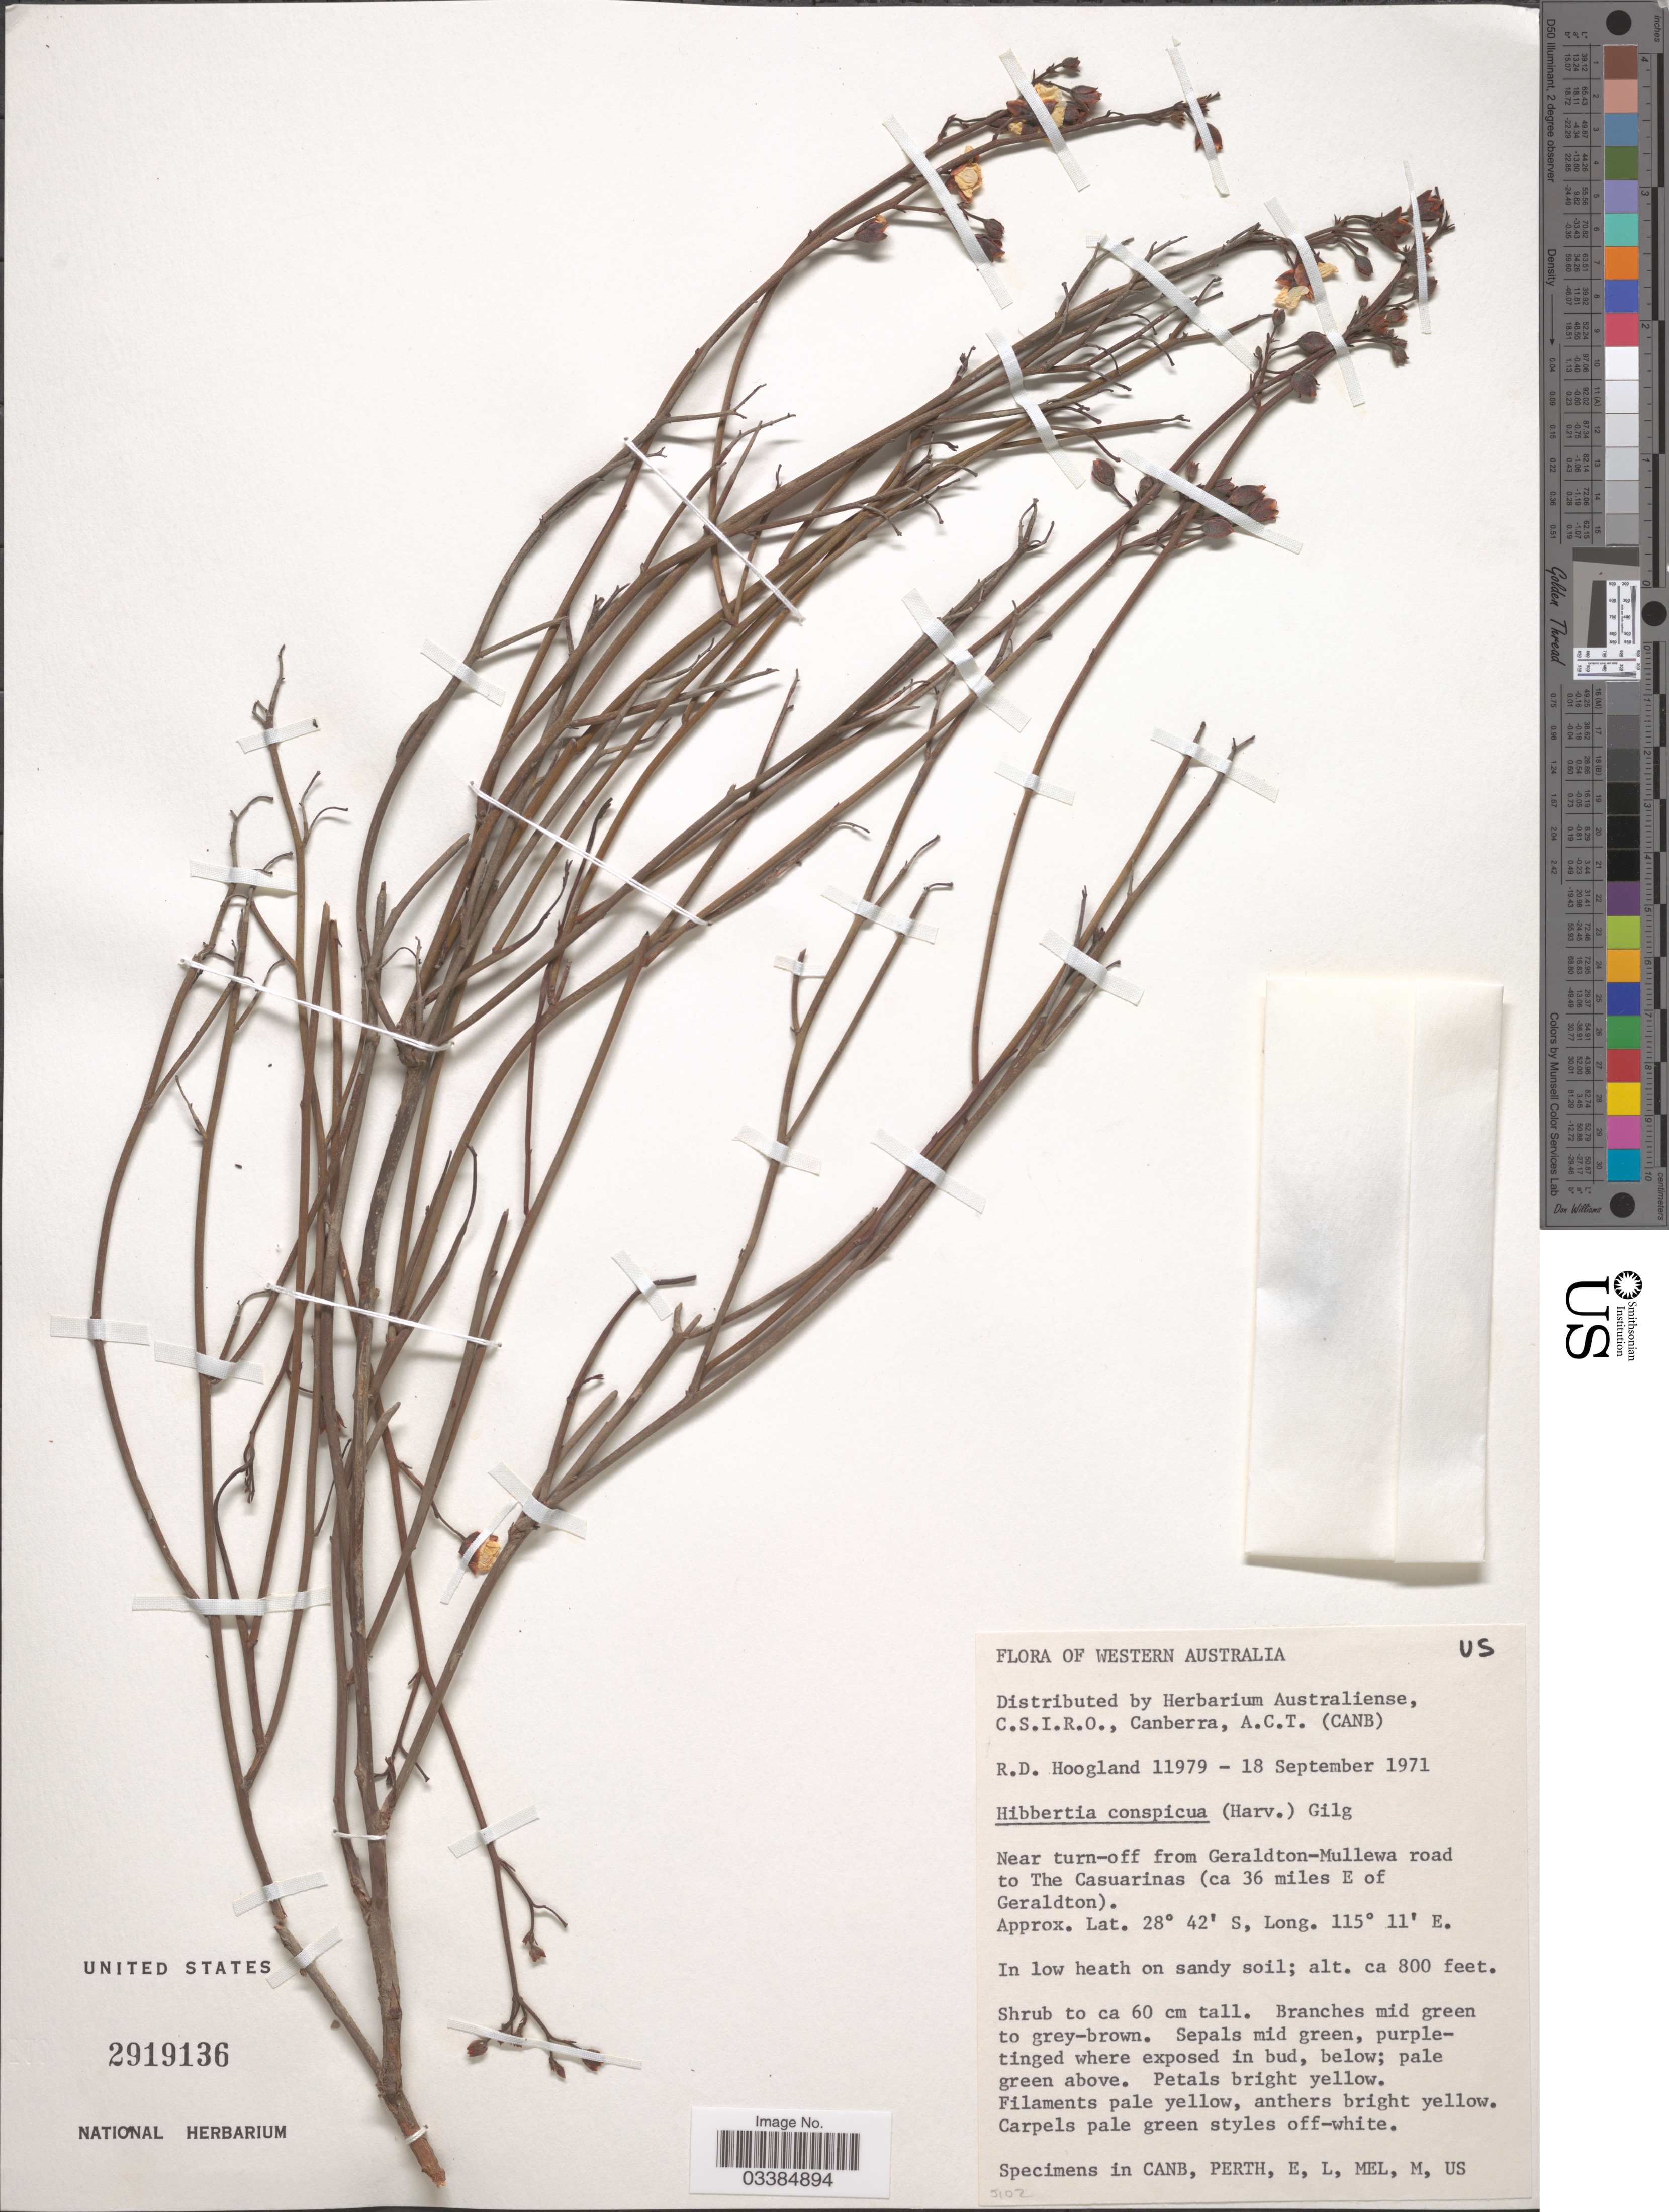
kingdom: Plantae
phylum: Tracheophyta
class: Magnoliopsida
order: Dilleniales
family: Dilleniaceae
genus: Hibbertia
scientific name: Hibbertia conspicua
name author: Gilg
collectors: R. D. Hoogland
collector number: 11979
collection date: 1971-09-18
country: Australia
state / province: Western Australia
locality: Near turn-off from Geraldton-Mullewa road to The Casuarinas (ca 36 miles E of Geraldton).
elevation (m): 244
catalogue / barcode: US 2919136